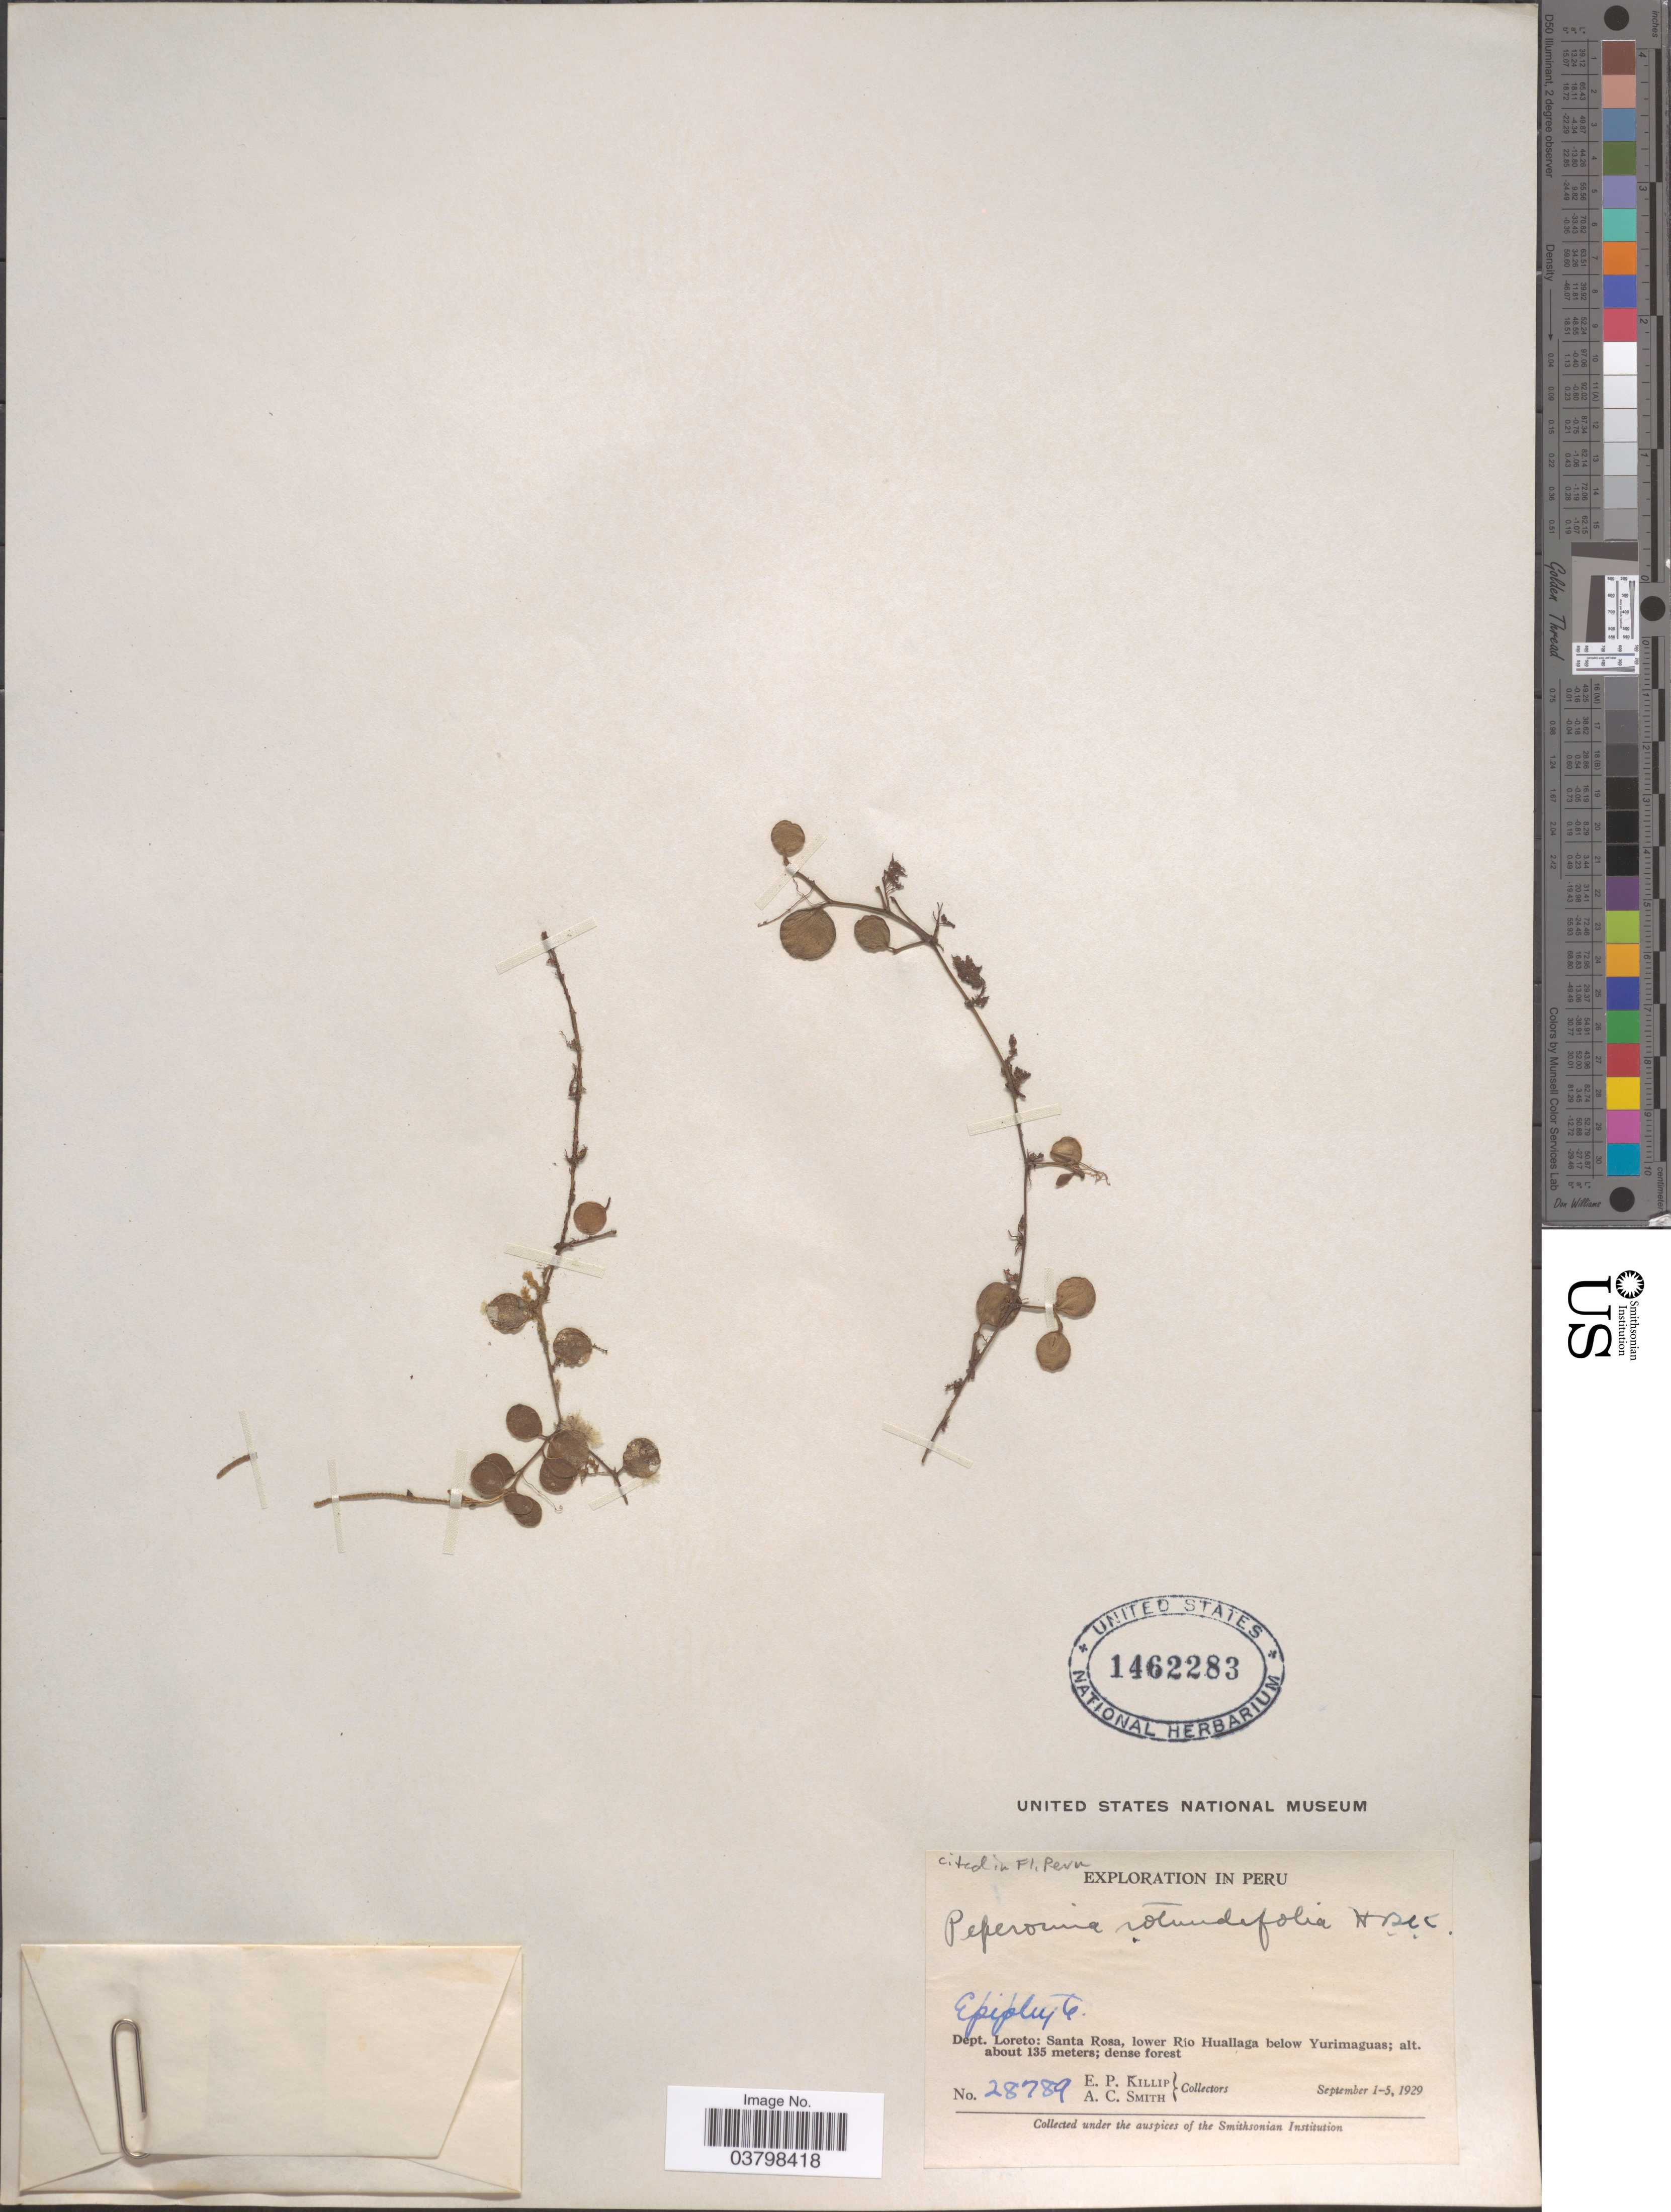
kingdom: Plantae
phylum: Tracheophyta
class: Magnoliopsida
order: Piperales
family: Piperaceae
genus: Peperomia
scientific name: Peperomia rotundifolia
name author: (L.) Kunth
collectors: E. P. Killip & A. C. Smith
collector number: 28789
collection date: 1929-09-01/1929-09-05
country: Peru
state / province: Loreto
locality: Dept. Loreto: Santa Rosa, lower Río Huallaga below Yurimaguas.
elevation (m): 135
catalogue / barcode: US 1462283